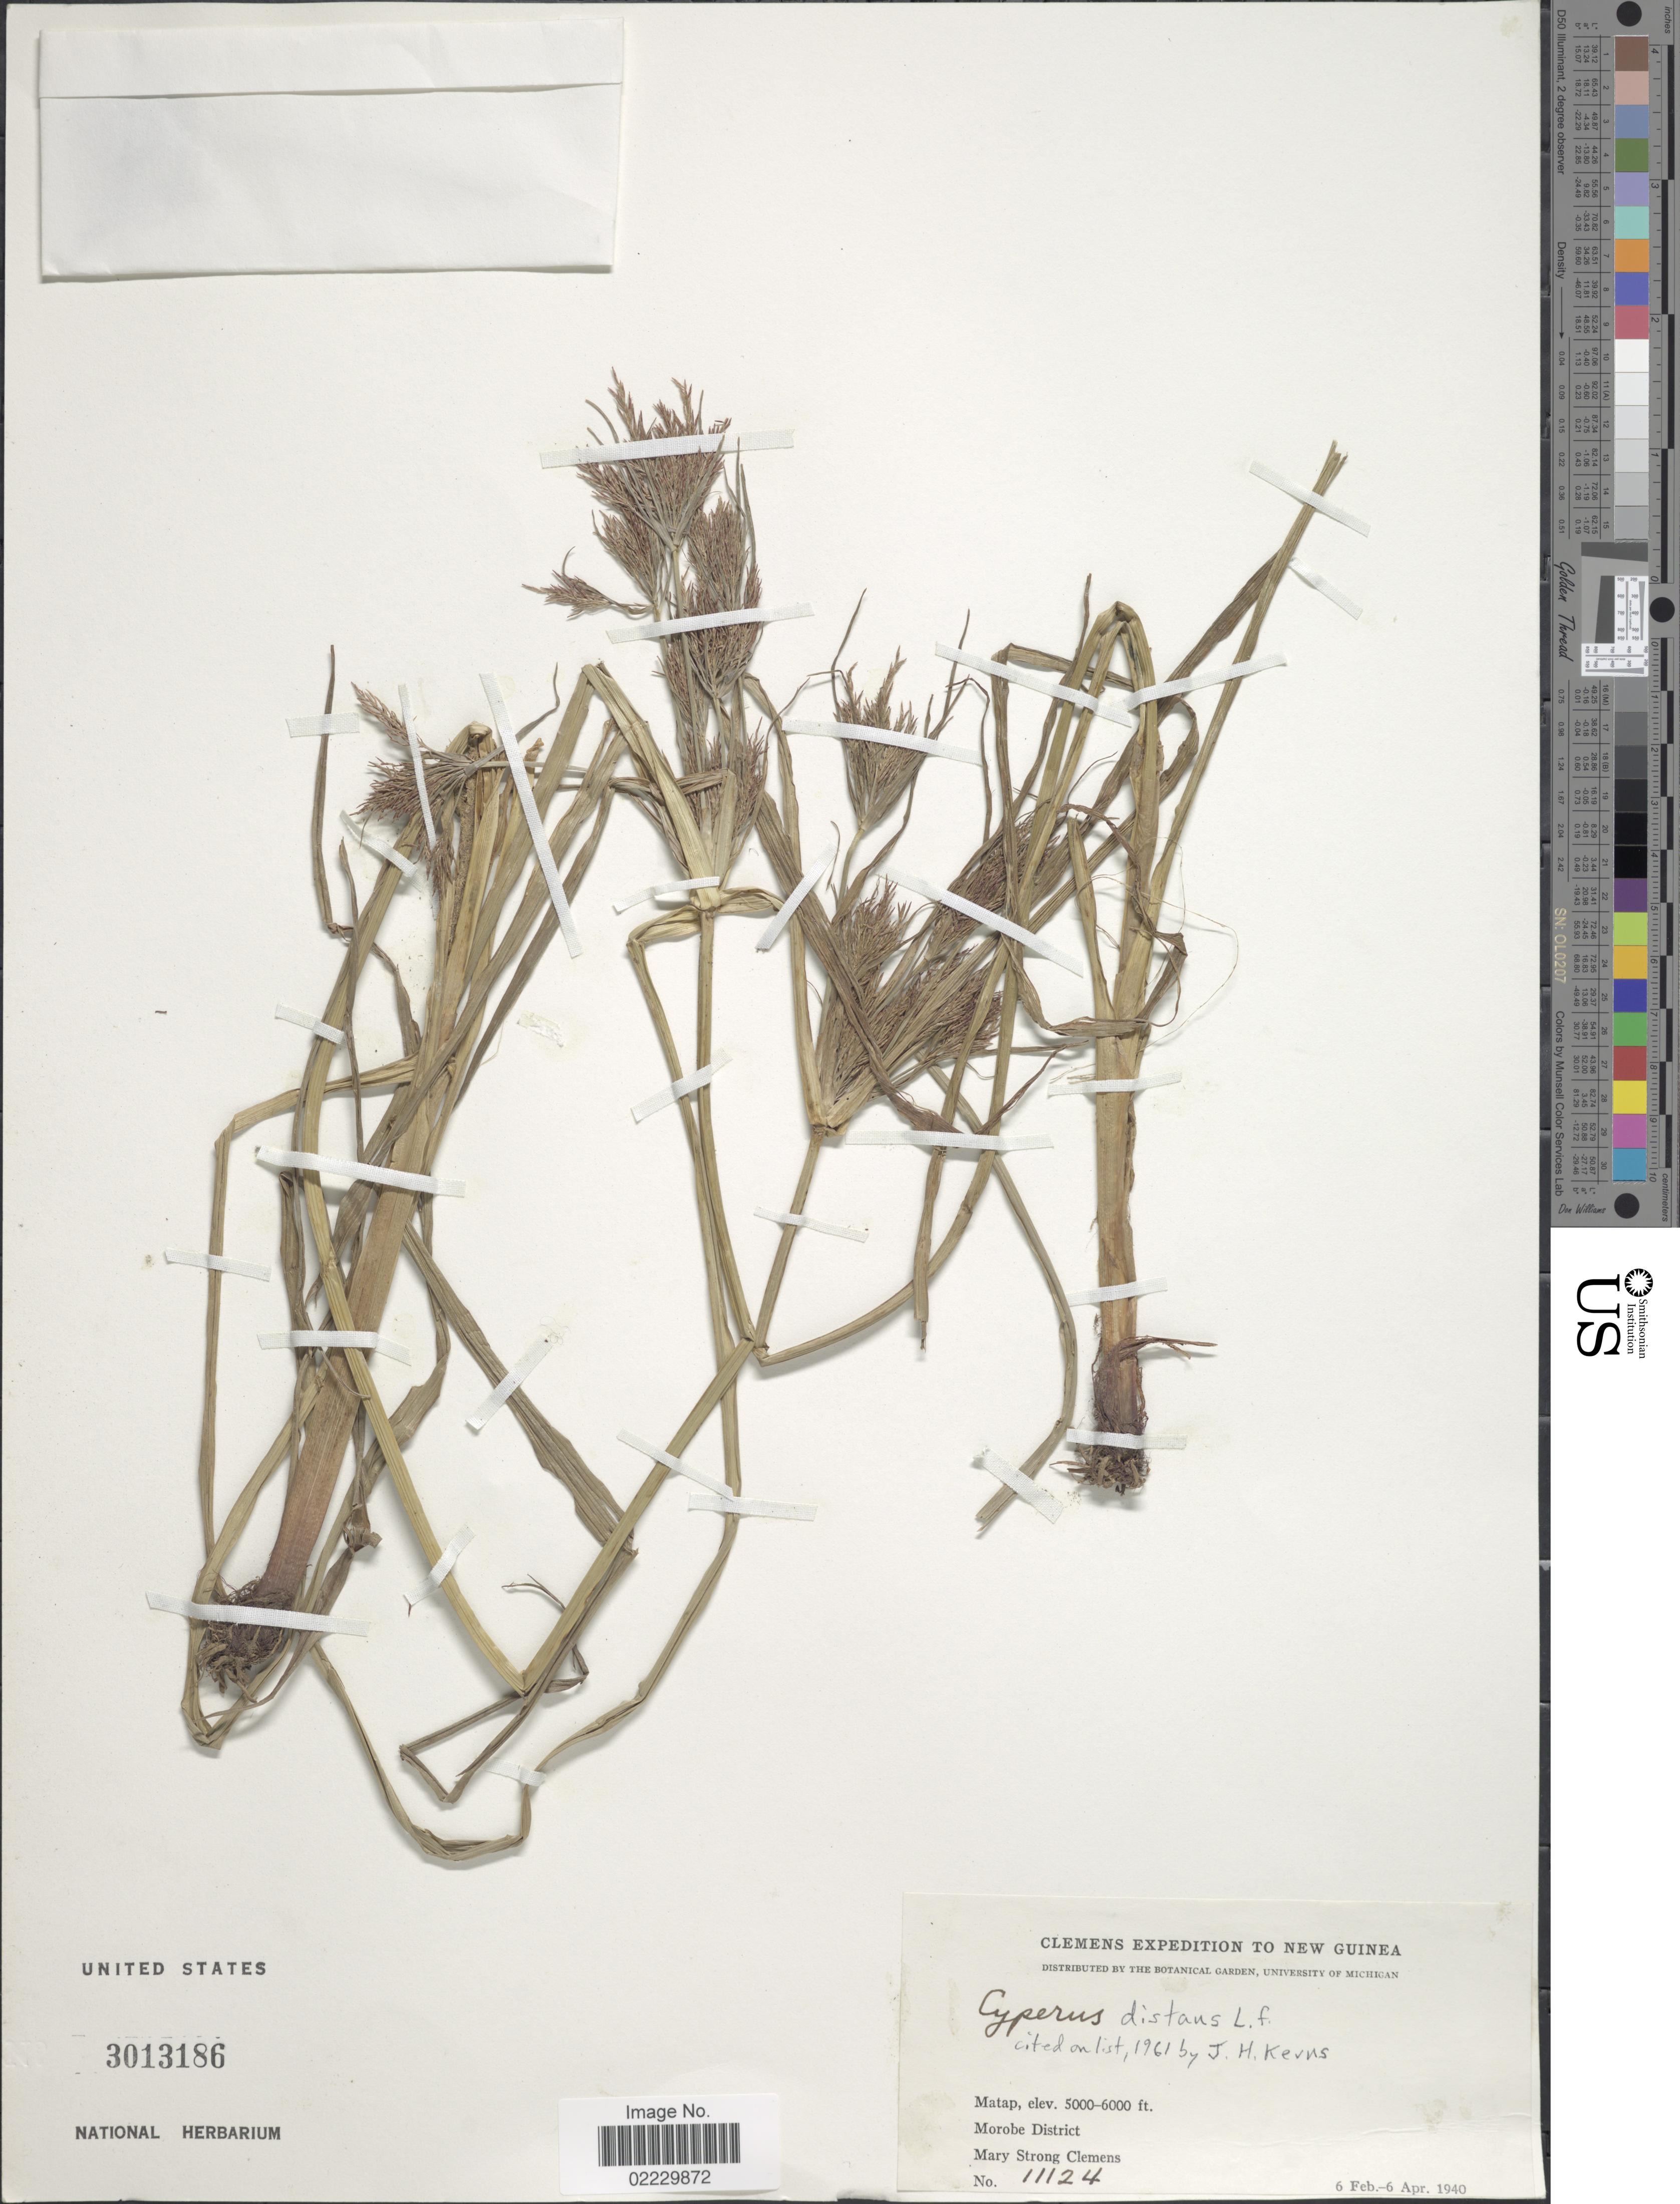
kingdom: Plantae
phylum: Tracheophyta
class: Liliopsida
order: Poales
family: Cyperaceae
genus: Cyperus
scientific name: Cyperus distans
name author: L. f.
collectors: M. S. Clemens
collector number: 11124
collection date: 1940-02-06/1940-04-06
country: Papua New Guinea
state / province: Morobe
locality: New Guinea. Matap, Morobe District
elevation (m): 1524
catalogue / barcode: US 3013186